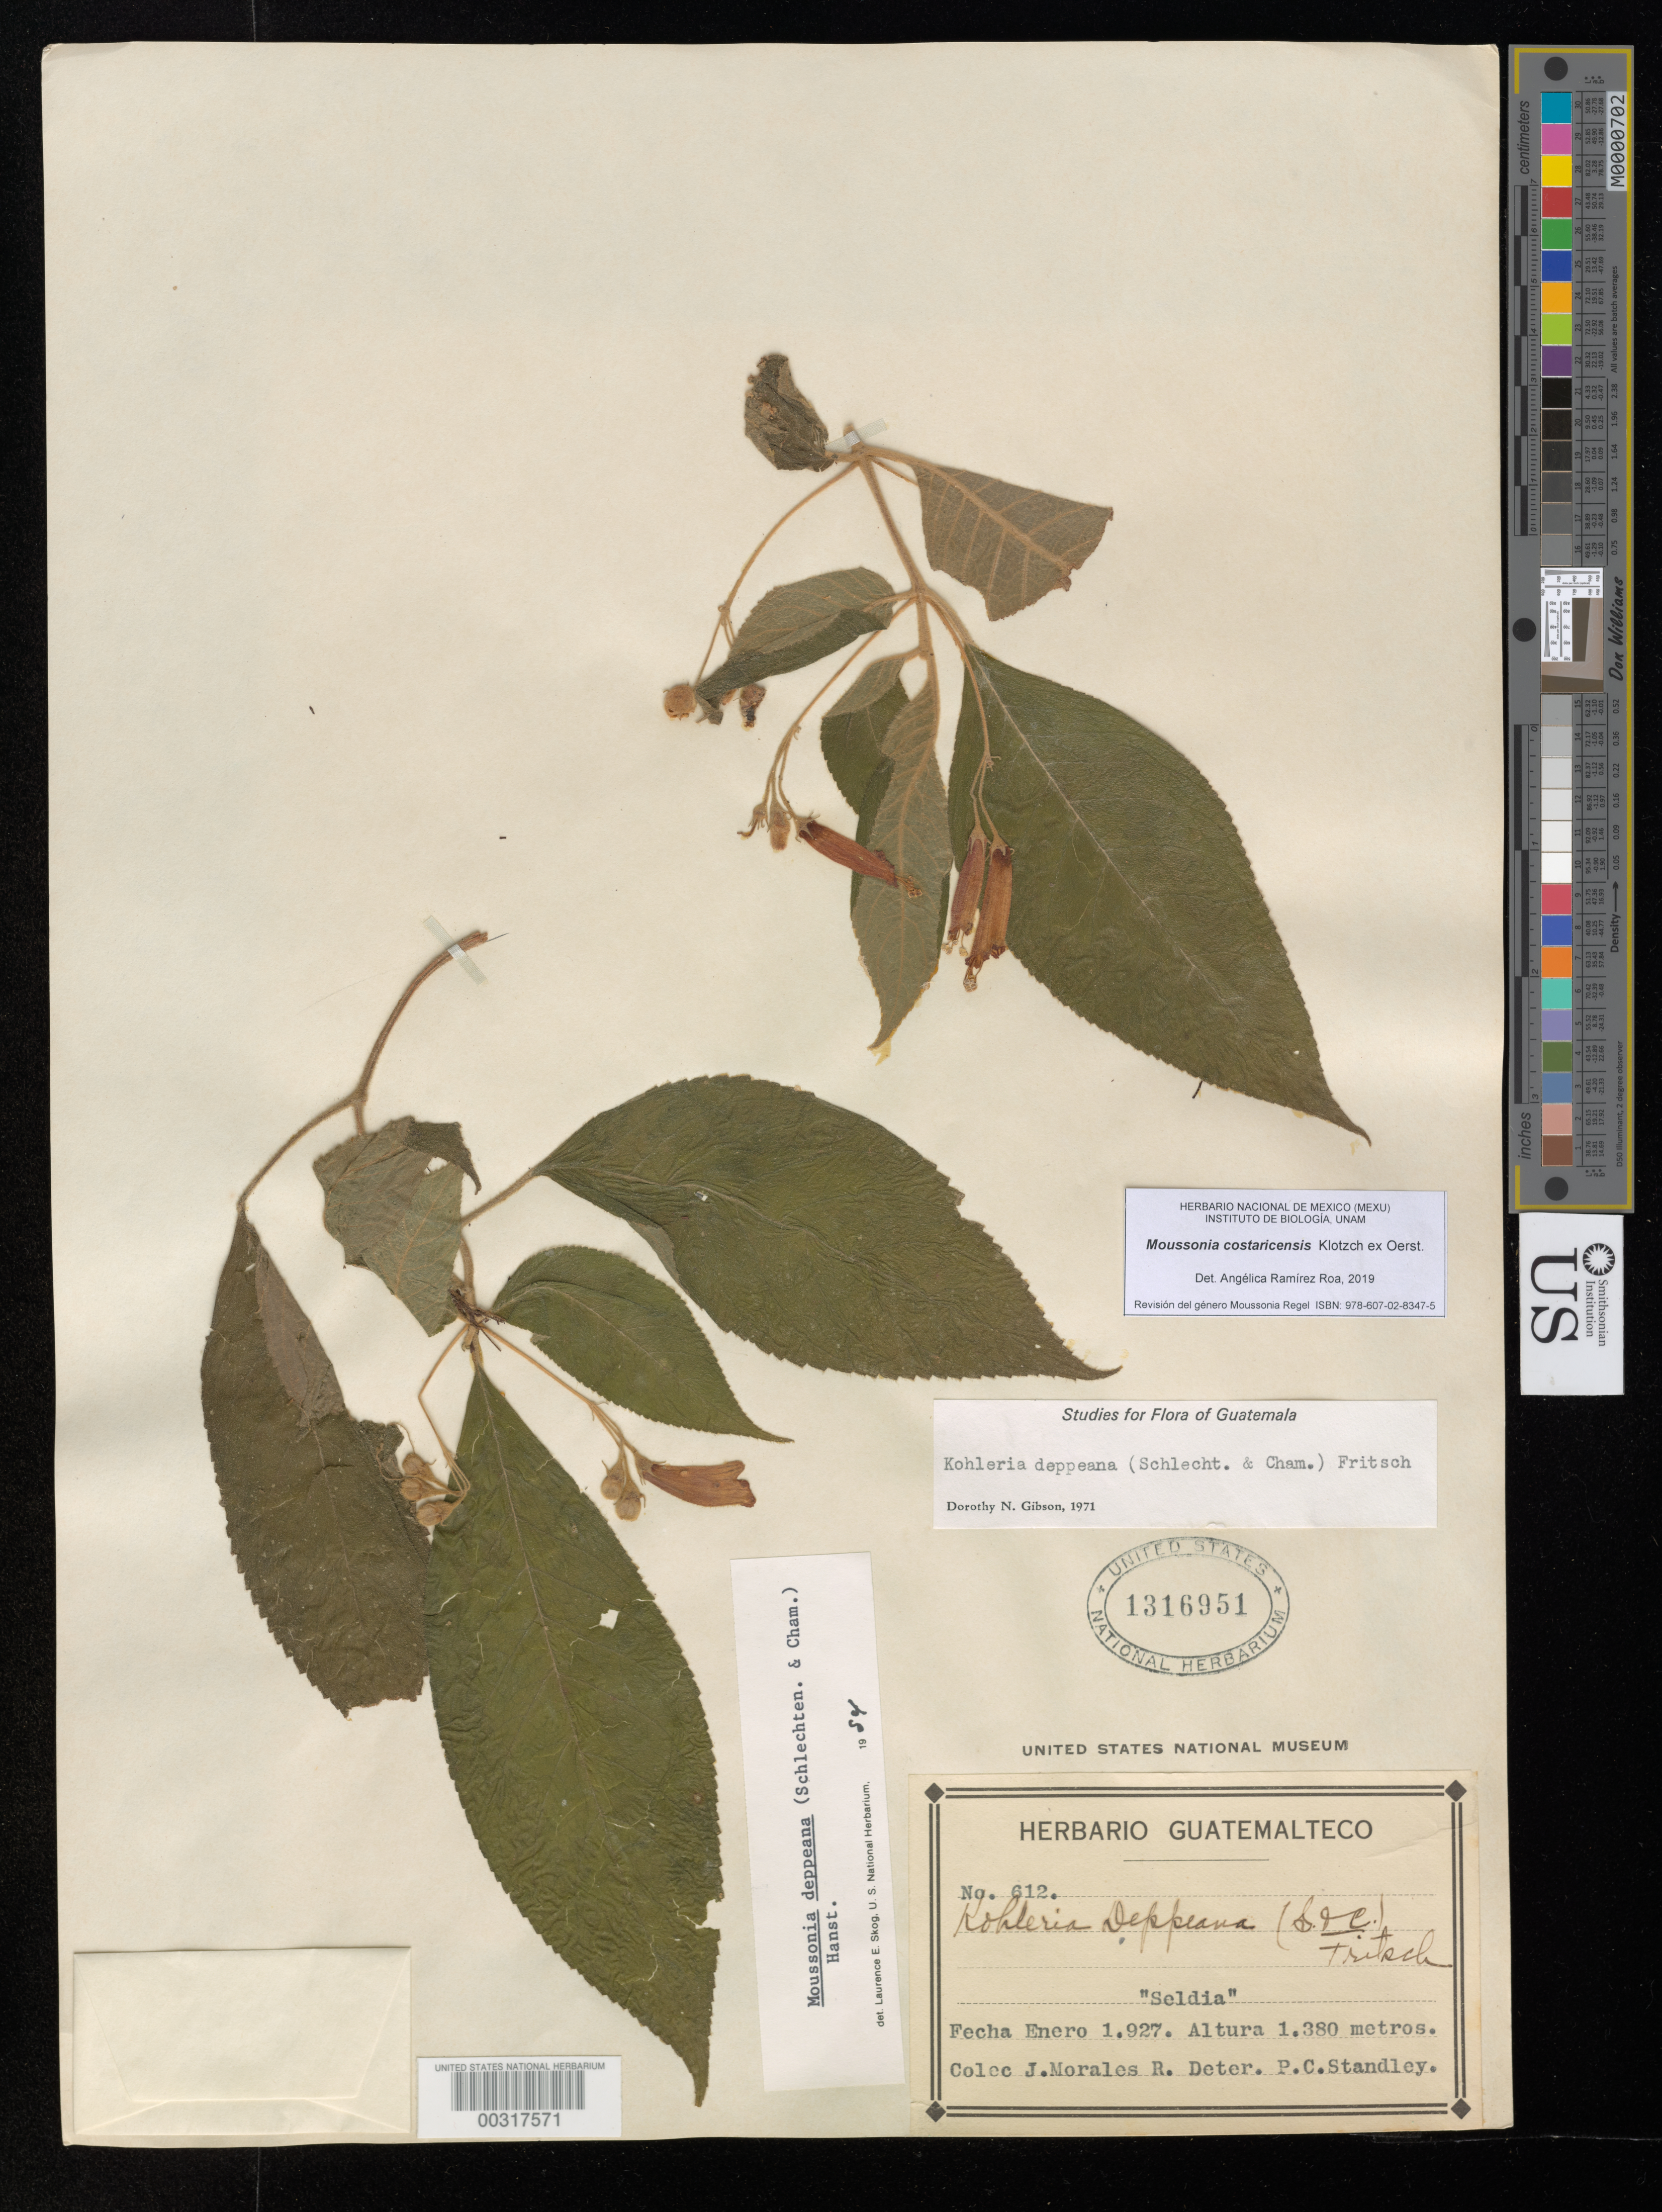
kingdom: Plantae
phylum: Tracheophyta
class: Magnoliopsida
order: Lamiales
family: Gesneriaceae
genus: Moussonia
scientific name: Moussonia costaricensis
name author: Klotzsch ex Oerst.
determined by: Ramírez-Roa, A.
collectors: J. Morales R.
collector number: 612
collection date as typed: Jan 1927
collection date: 1927-01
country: Guatemala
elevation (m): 1380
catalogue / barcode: US 1316951